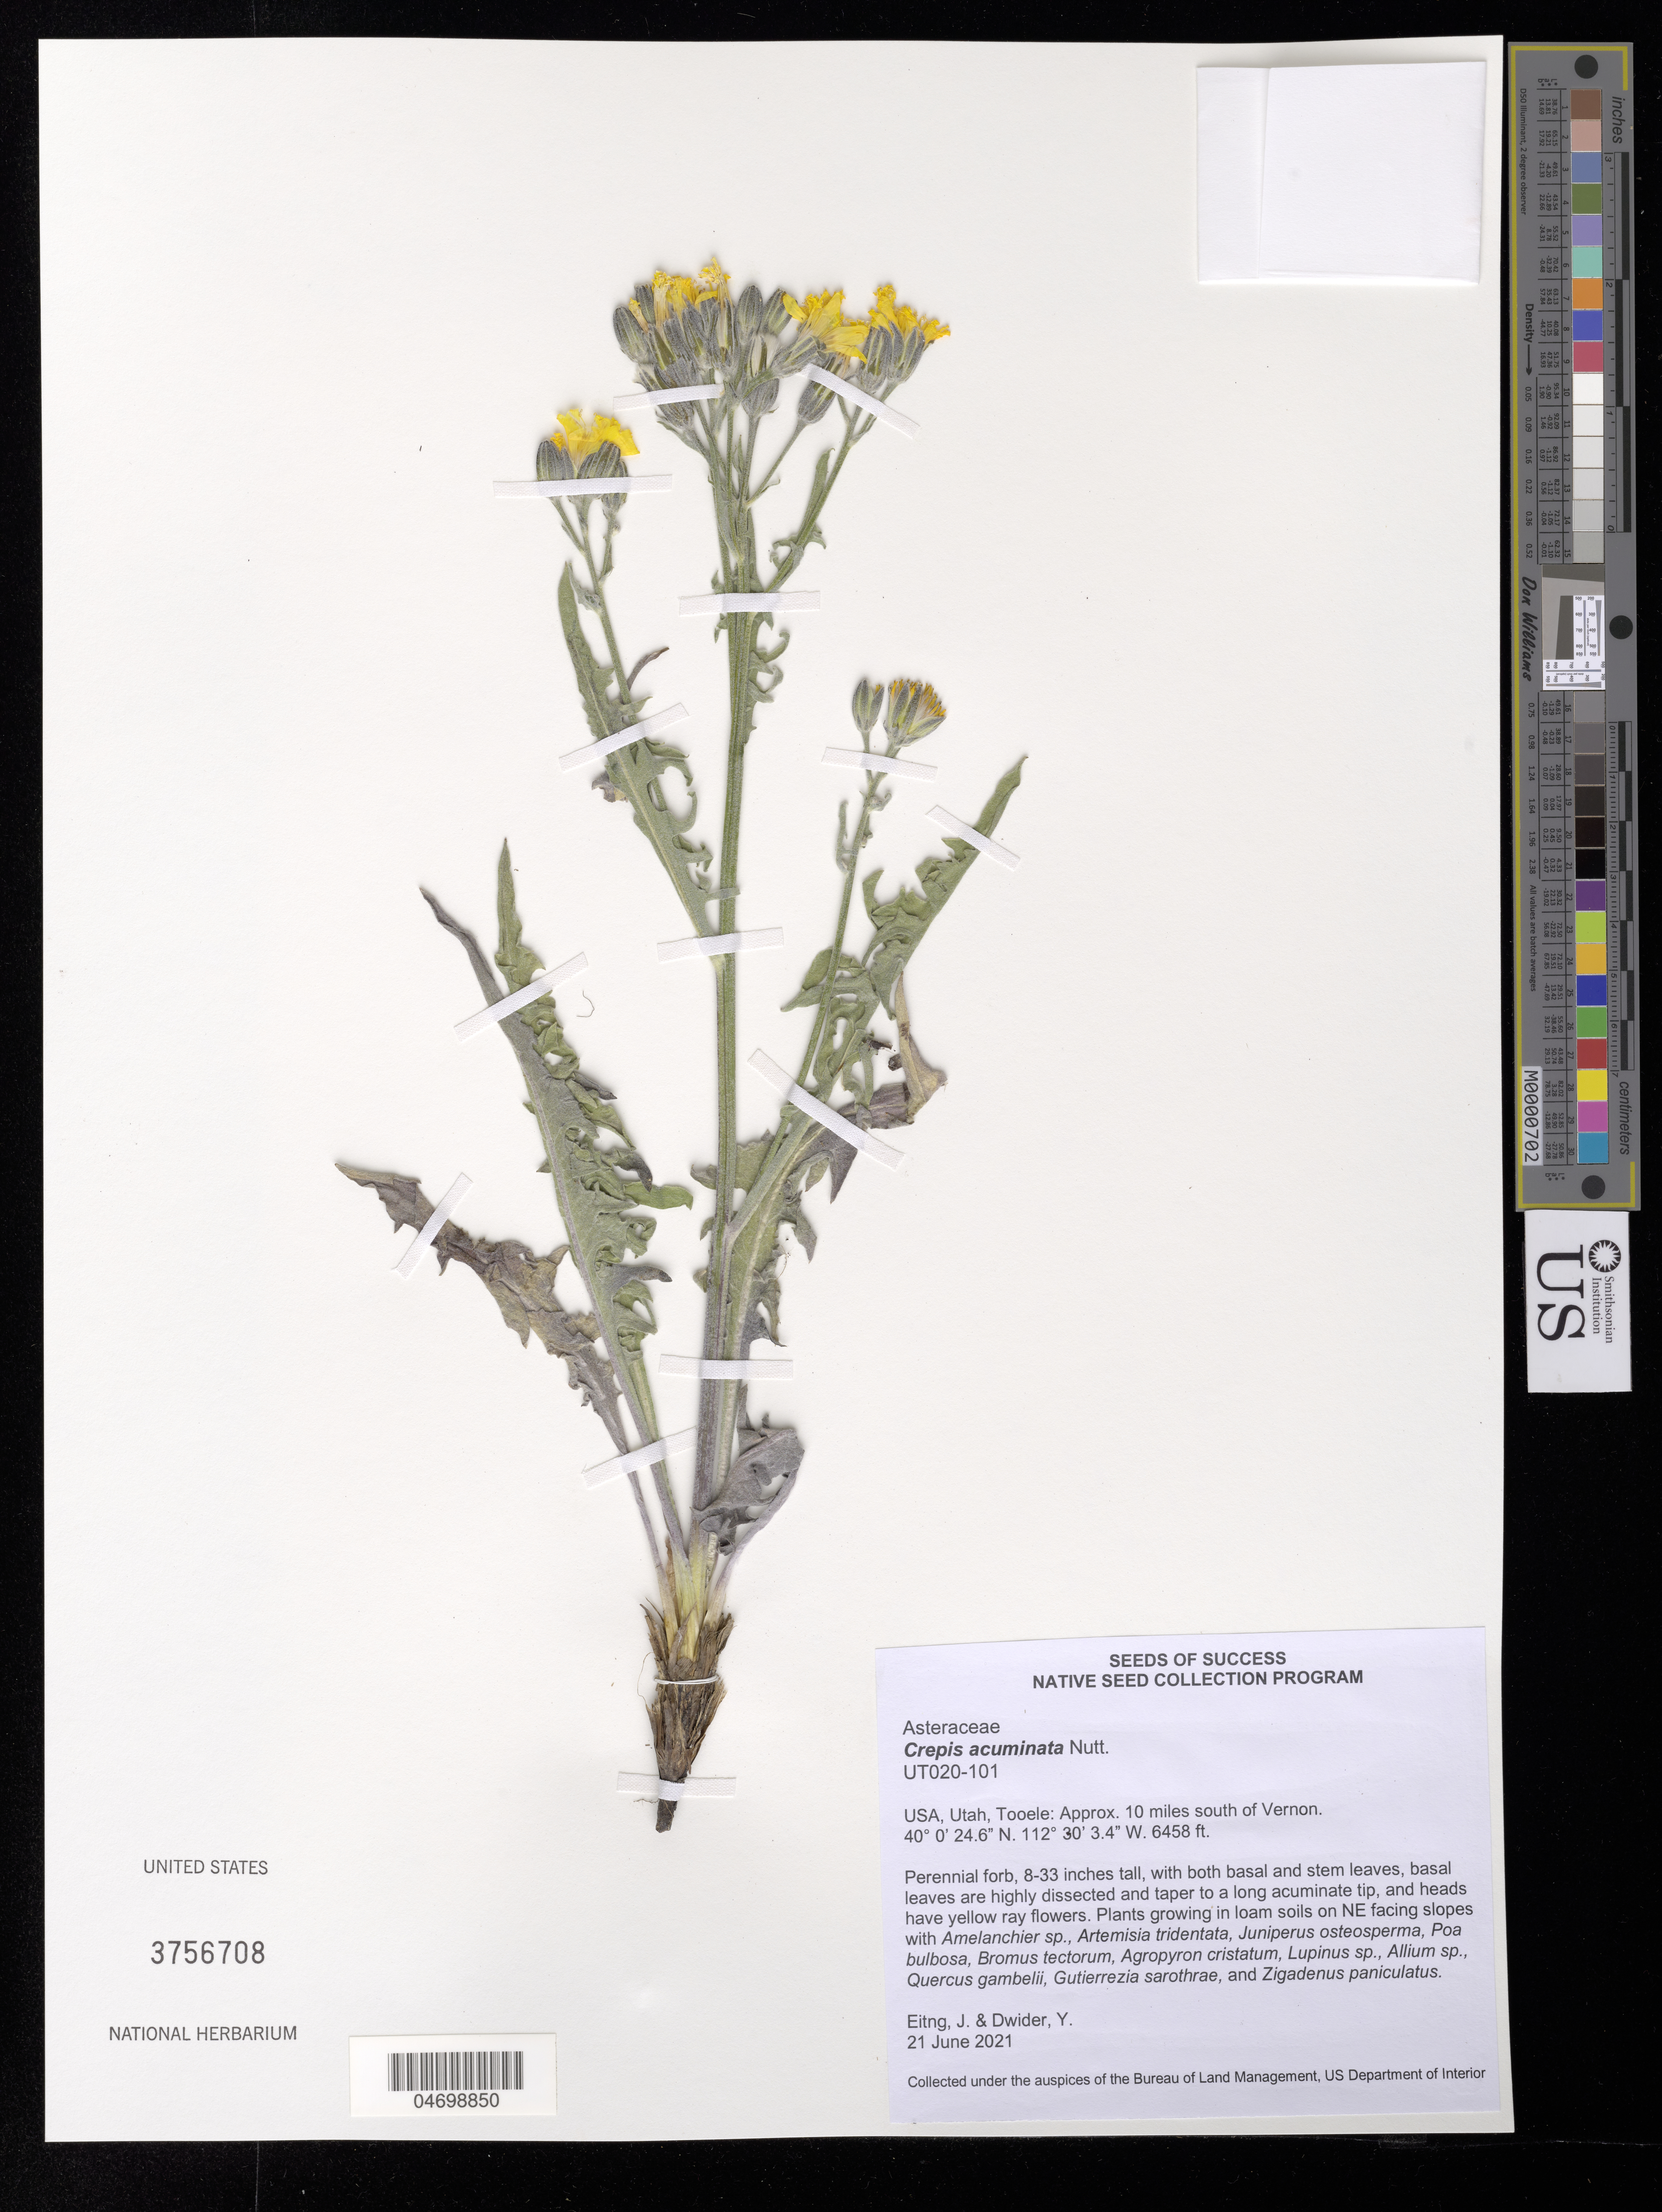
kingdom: Plantae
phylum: Tracheophyta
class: Magnoliopsida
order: Asterales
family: Asteraceae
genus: Crepis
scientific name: Crepis acuminata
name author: Nutt.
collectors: J. Eiting & Y. Dwider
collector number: UT020-101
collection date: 2021-06-21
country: United States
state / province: Utah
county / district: Tooele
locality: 10 mi. S of Vernon.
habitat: Loam soils. With Artemisia tridentata, Poa bulbosa, Lupinus sp., etc.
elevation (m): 1968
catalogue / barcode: US 3756708